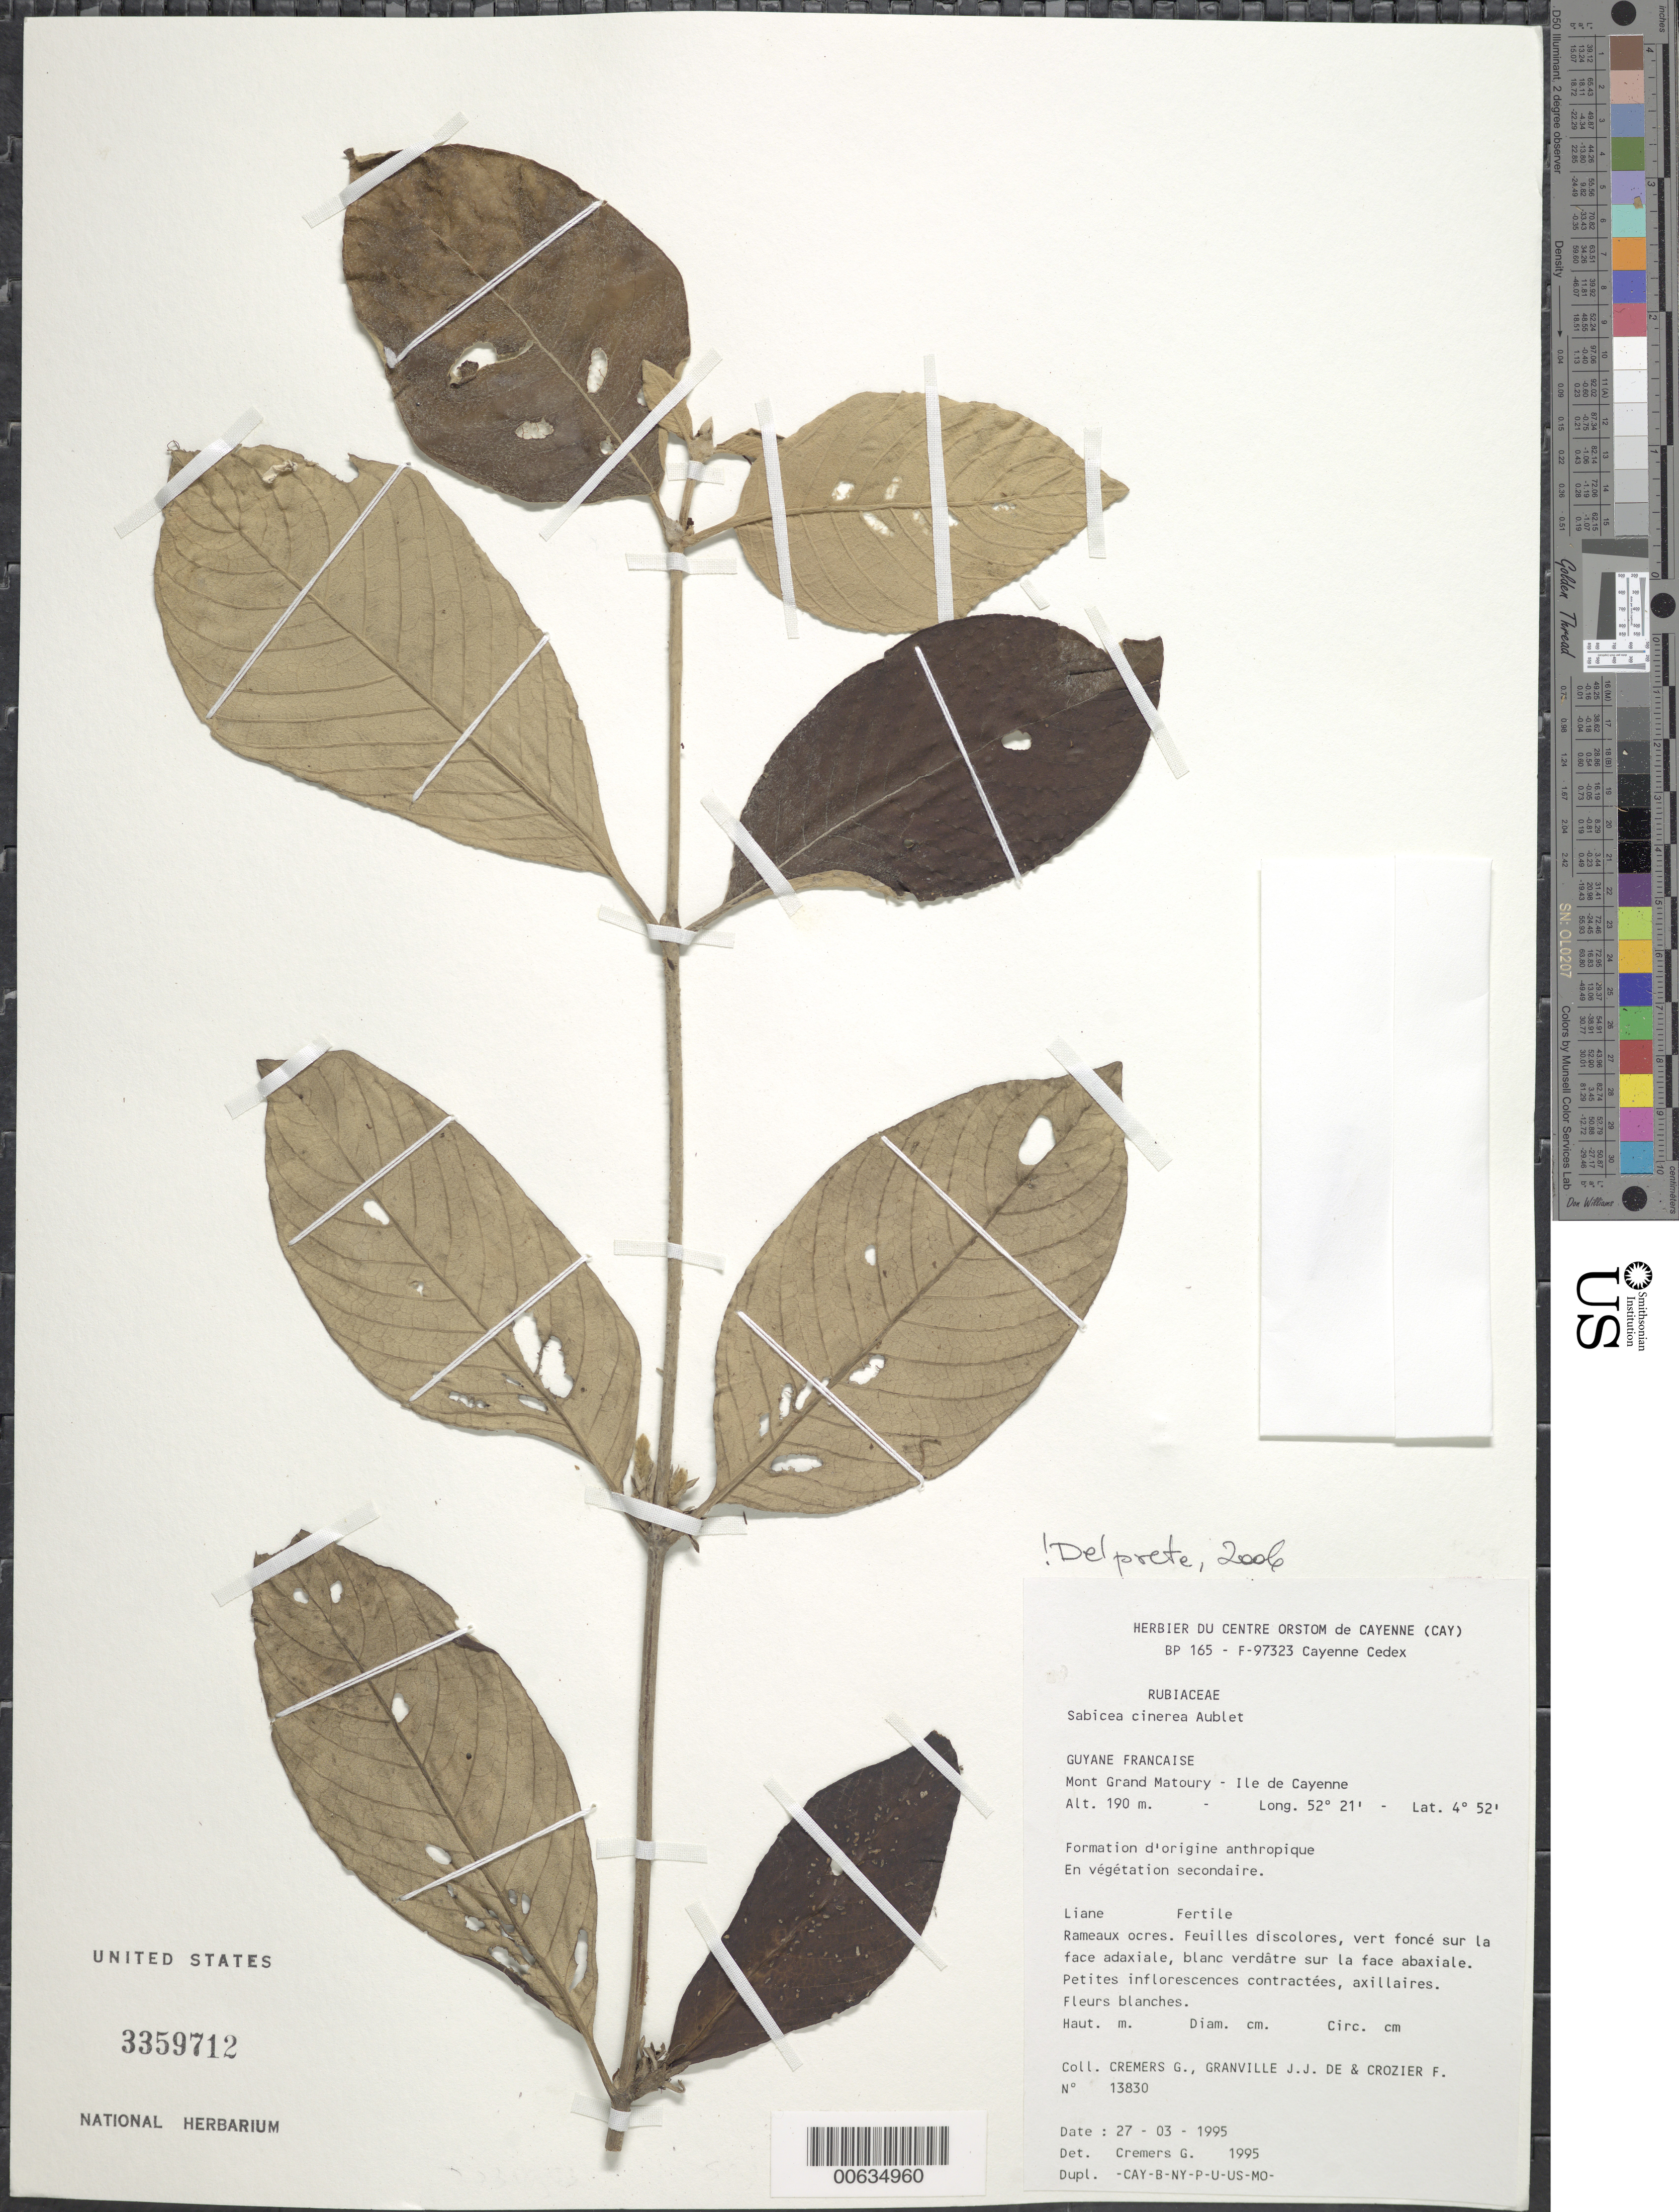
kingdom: Plantae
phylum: Tracheophyta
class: Magnoliopsida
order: Gentianales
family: Rubiaceae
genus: Sabicea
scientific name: Sabicea cinerea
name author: Aubl.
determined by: Delprete, P. G., Herb. de Guyane Cay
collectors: G. Cremers, J.-J. de Granville & F. Crozier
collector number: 13830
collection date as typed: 27-Mar-95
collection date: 1995-03-27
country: French Guiana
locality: Mont Grand Matoury, Ile de Cayenne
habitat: Formation d'origine anthropique, en vetetation secondaire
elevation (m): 190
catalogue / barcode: US 3359712